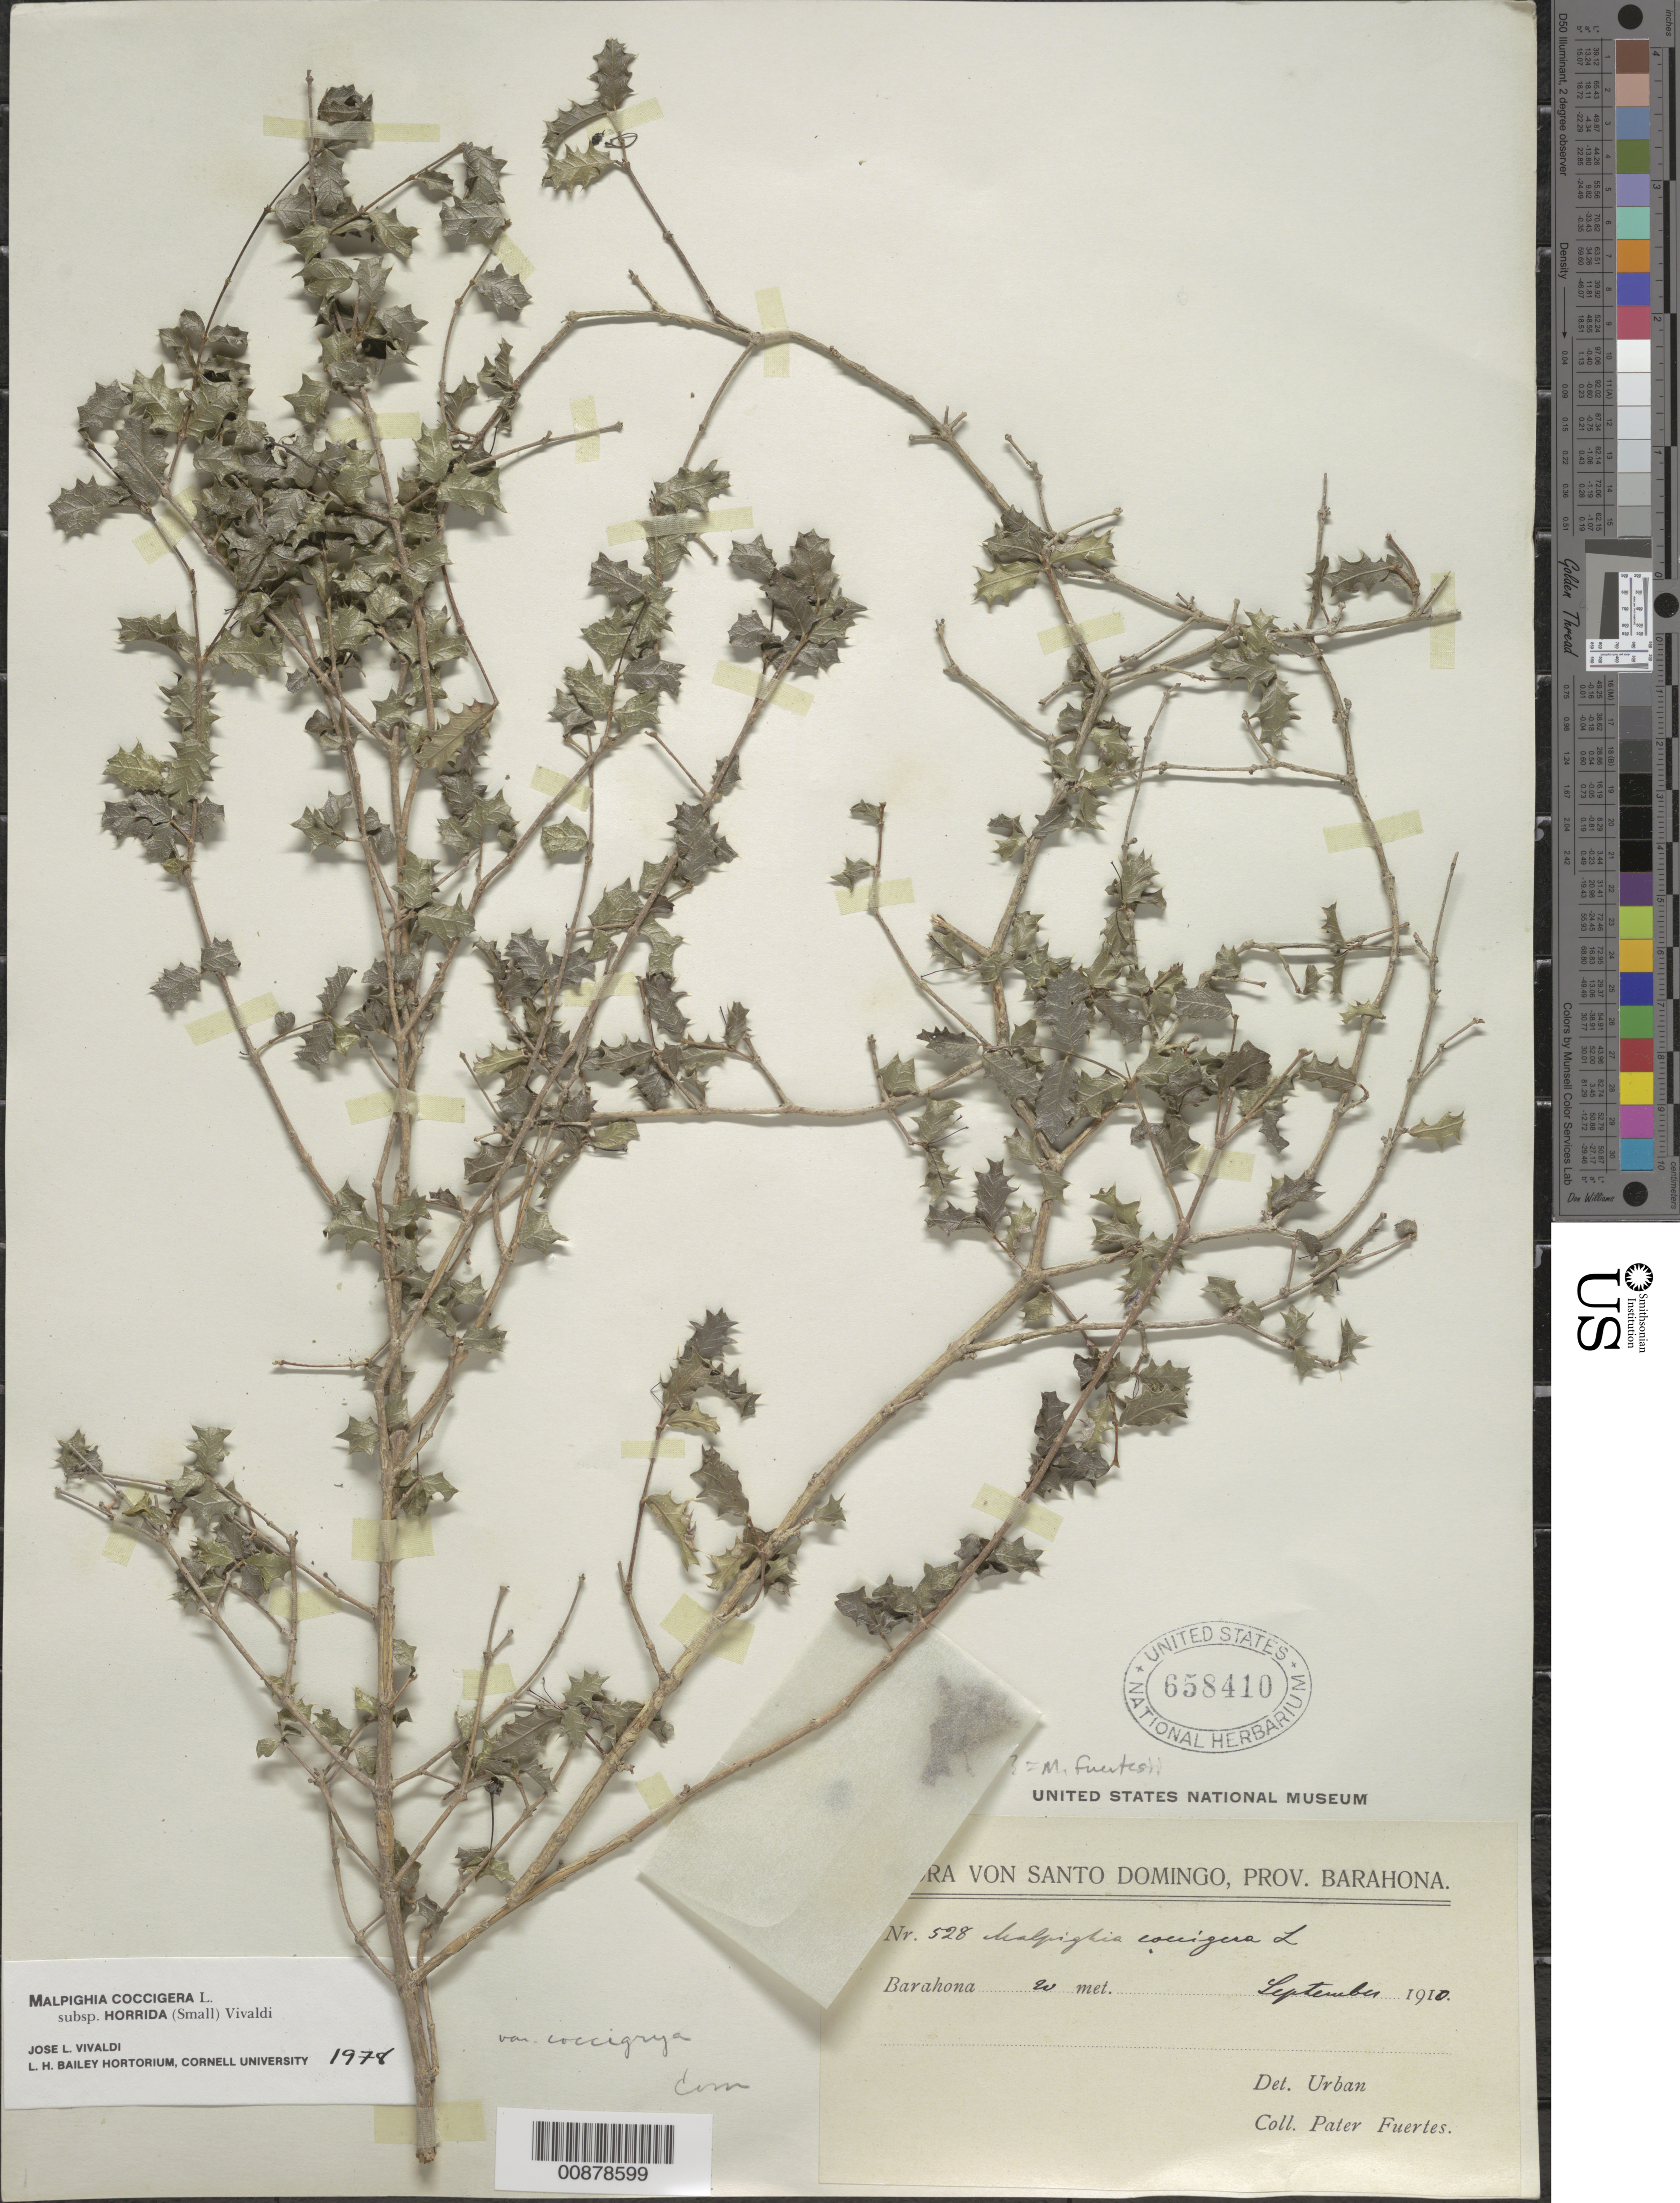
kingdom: Plantae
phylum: Tracheophyta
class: Magnoliopsida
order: Malpighiales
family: Malpighiaceae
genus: Malpighia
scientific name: Malpighia fuertesii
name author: F.K. Mey.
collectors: M. D. Fuertes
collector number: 528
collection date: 1910-09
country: Dominican Republic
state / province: Barahona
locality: Santo Domingo. Barahona.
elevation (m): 20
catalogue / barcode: US 658410